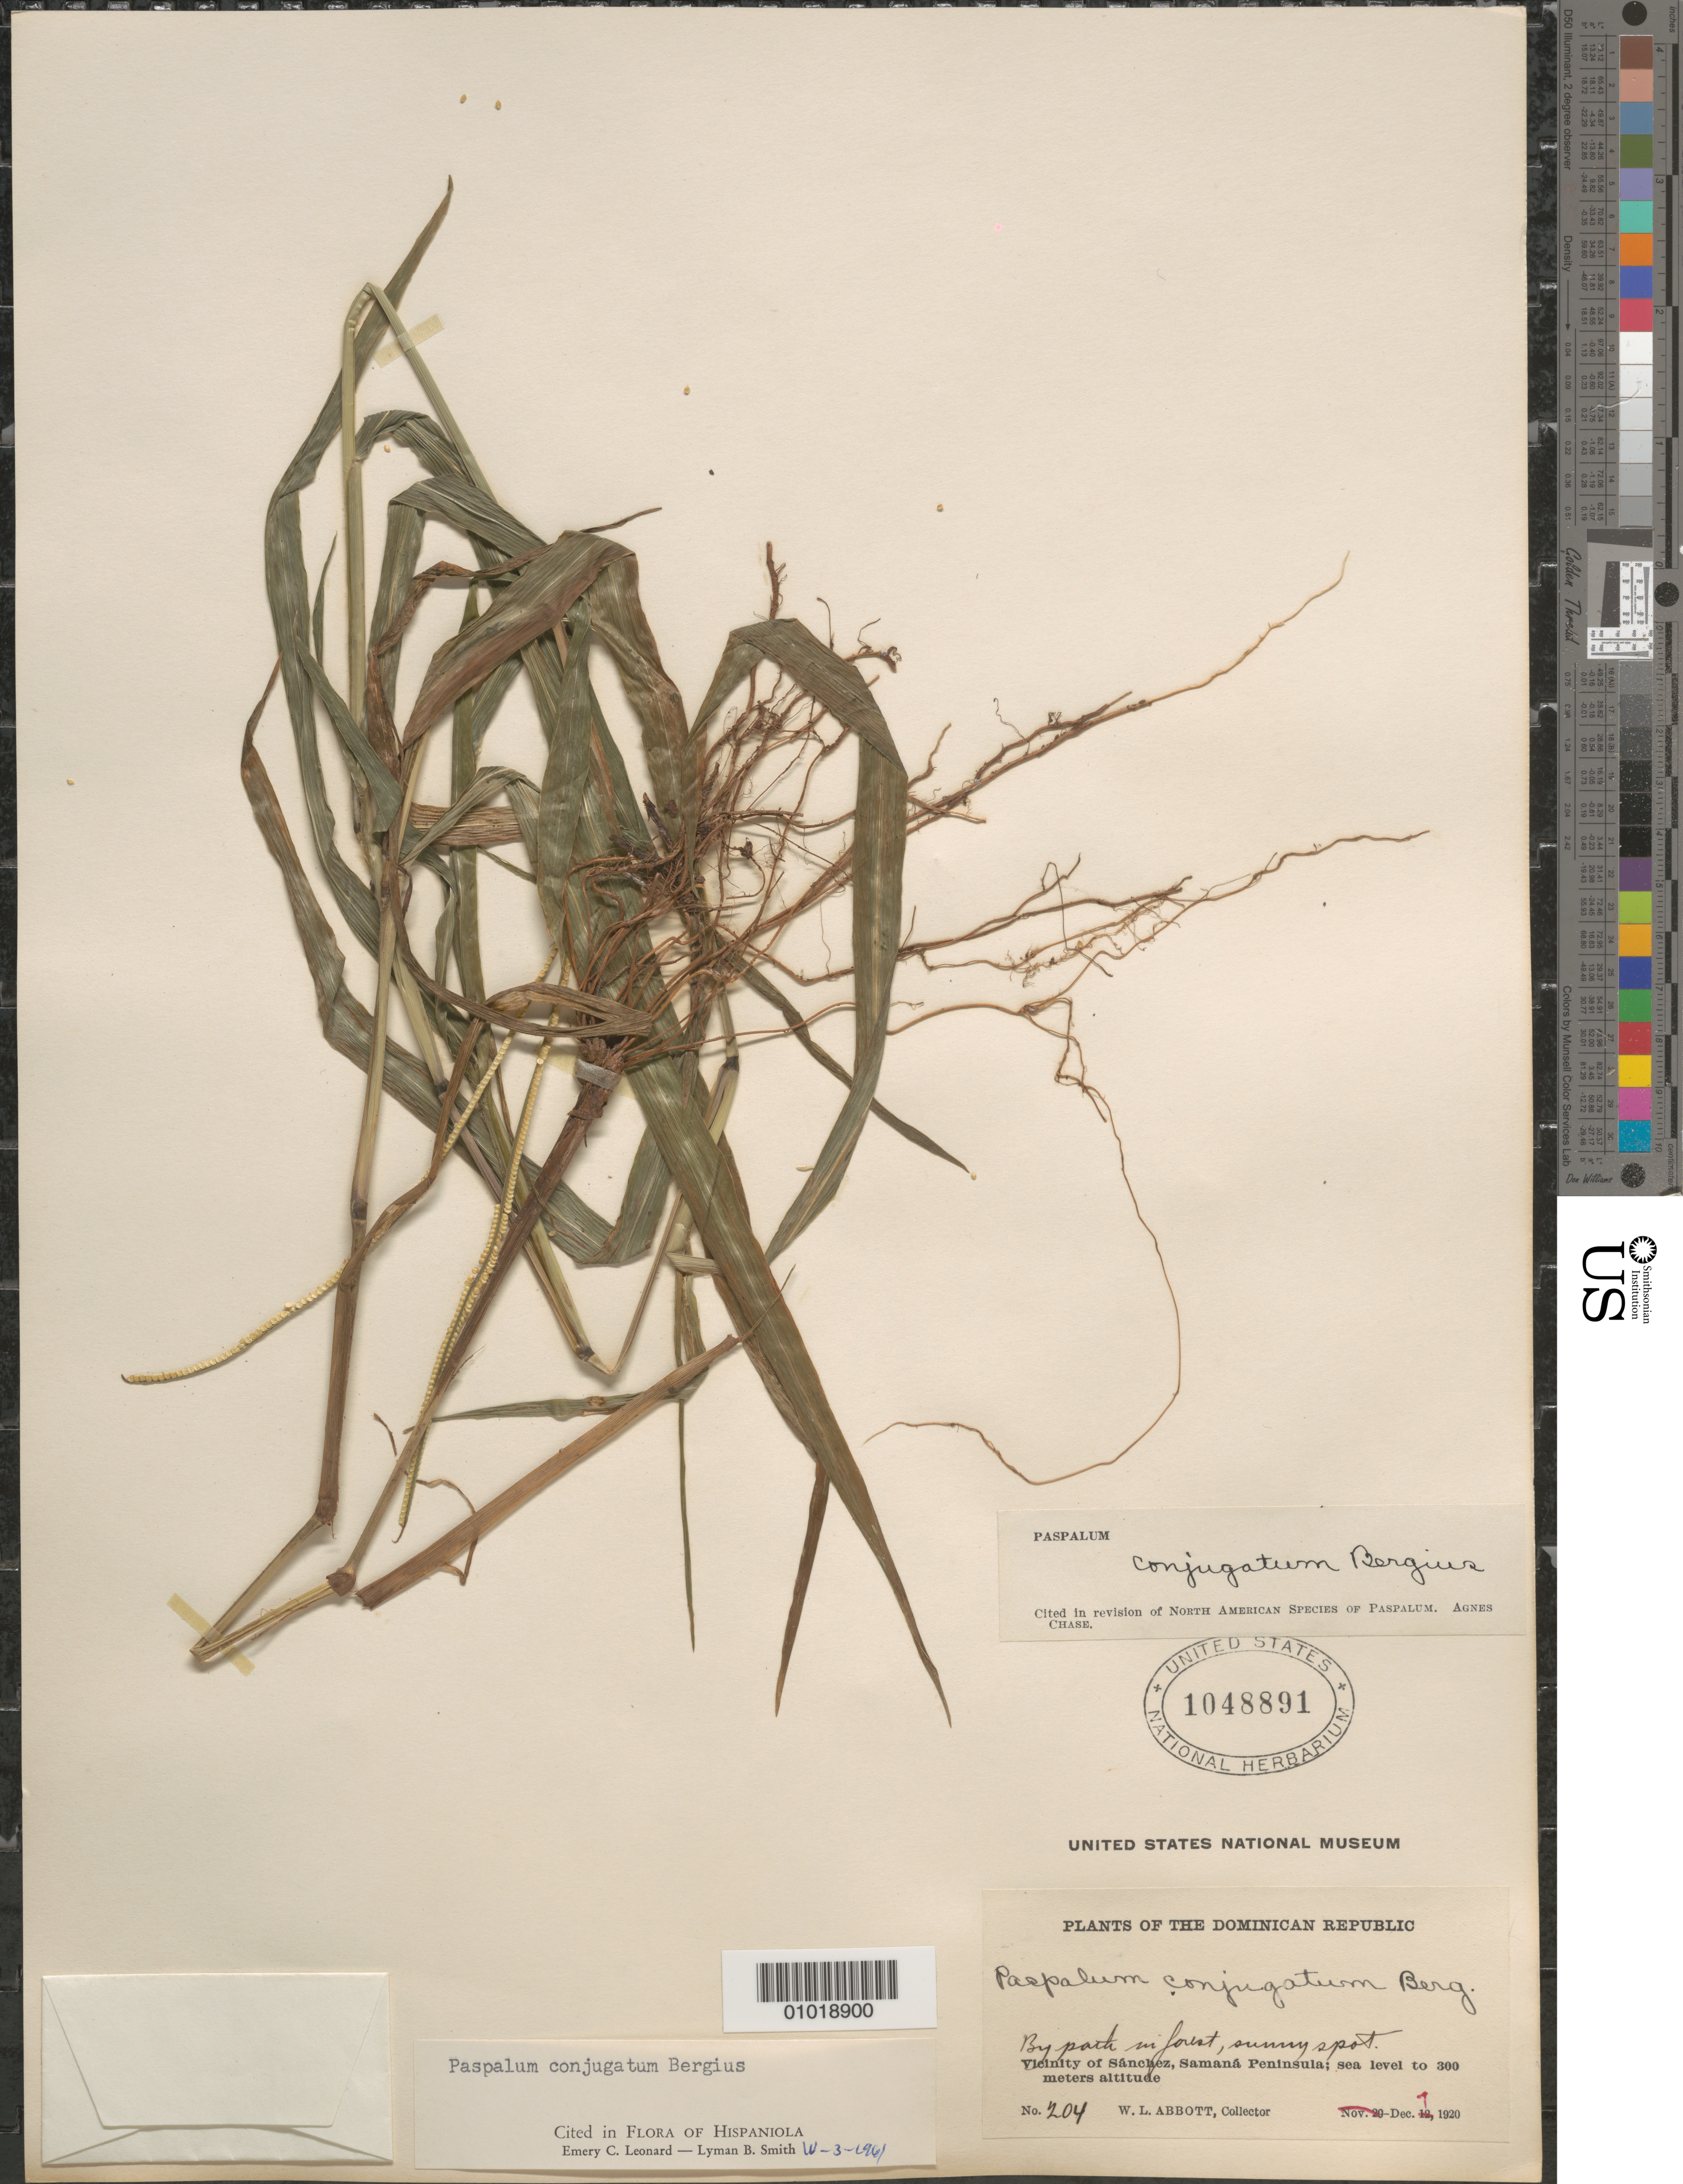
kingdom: Plantae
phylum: Tracheophyta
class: Liliopsida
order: Poales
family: Poaceae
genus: Paspalum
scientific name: Paspalum conjugatum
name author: P.J. Bergius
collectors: W. L. Abbott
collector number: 204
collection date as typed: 07 Dec 1920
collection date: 1920-12-07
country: Dominican Republic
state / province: Samaná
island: Hispaniola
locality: Vic. of Sanchez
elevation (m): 300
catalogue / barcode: US 1048891